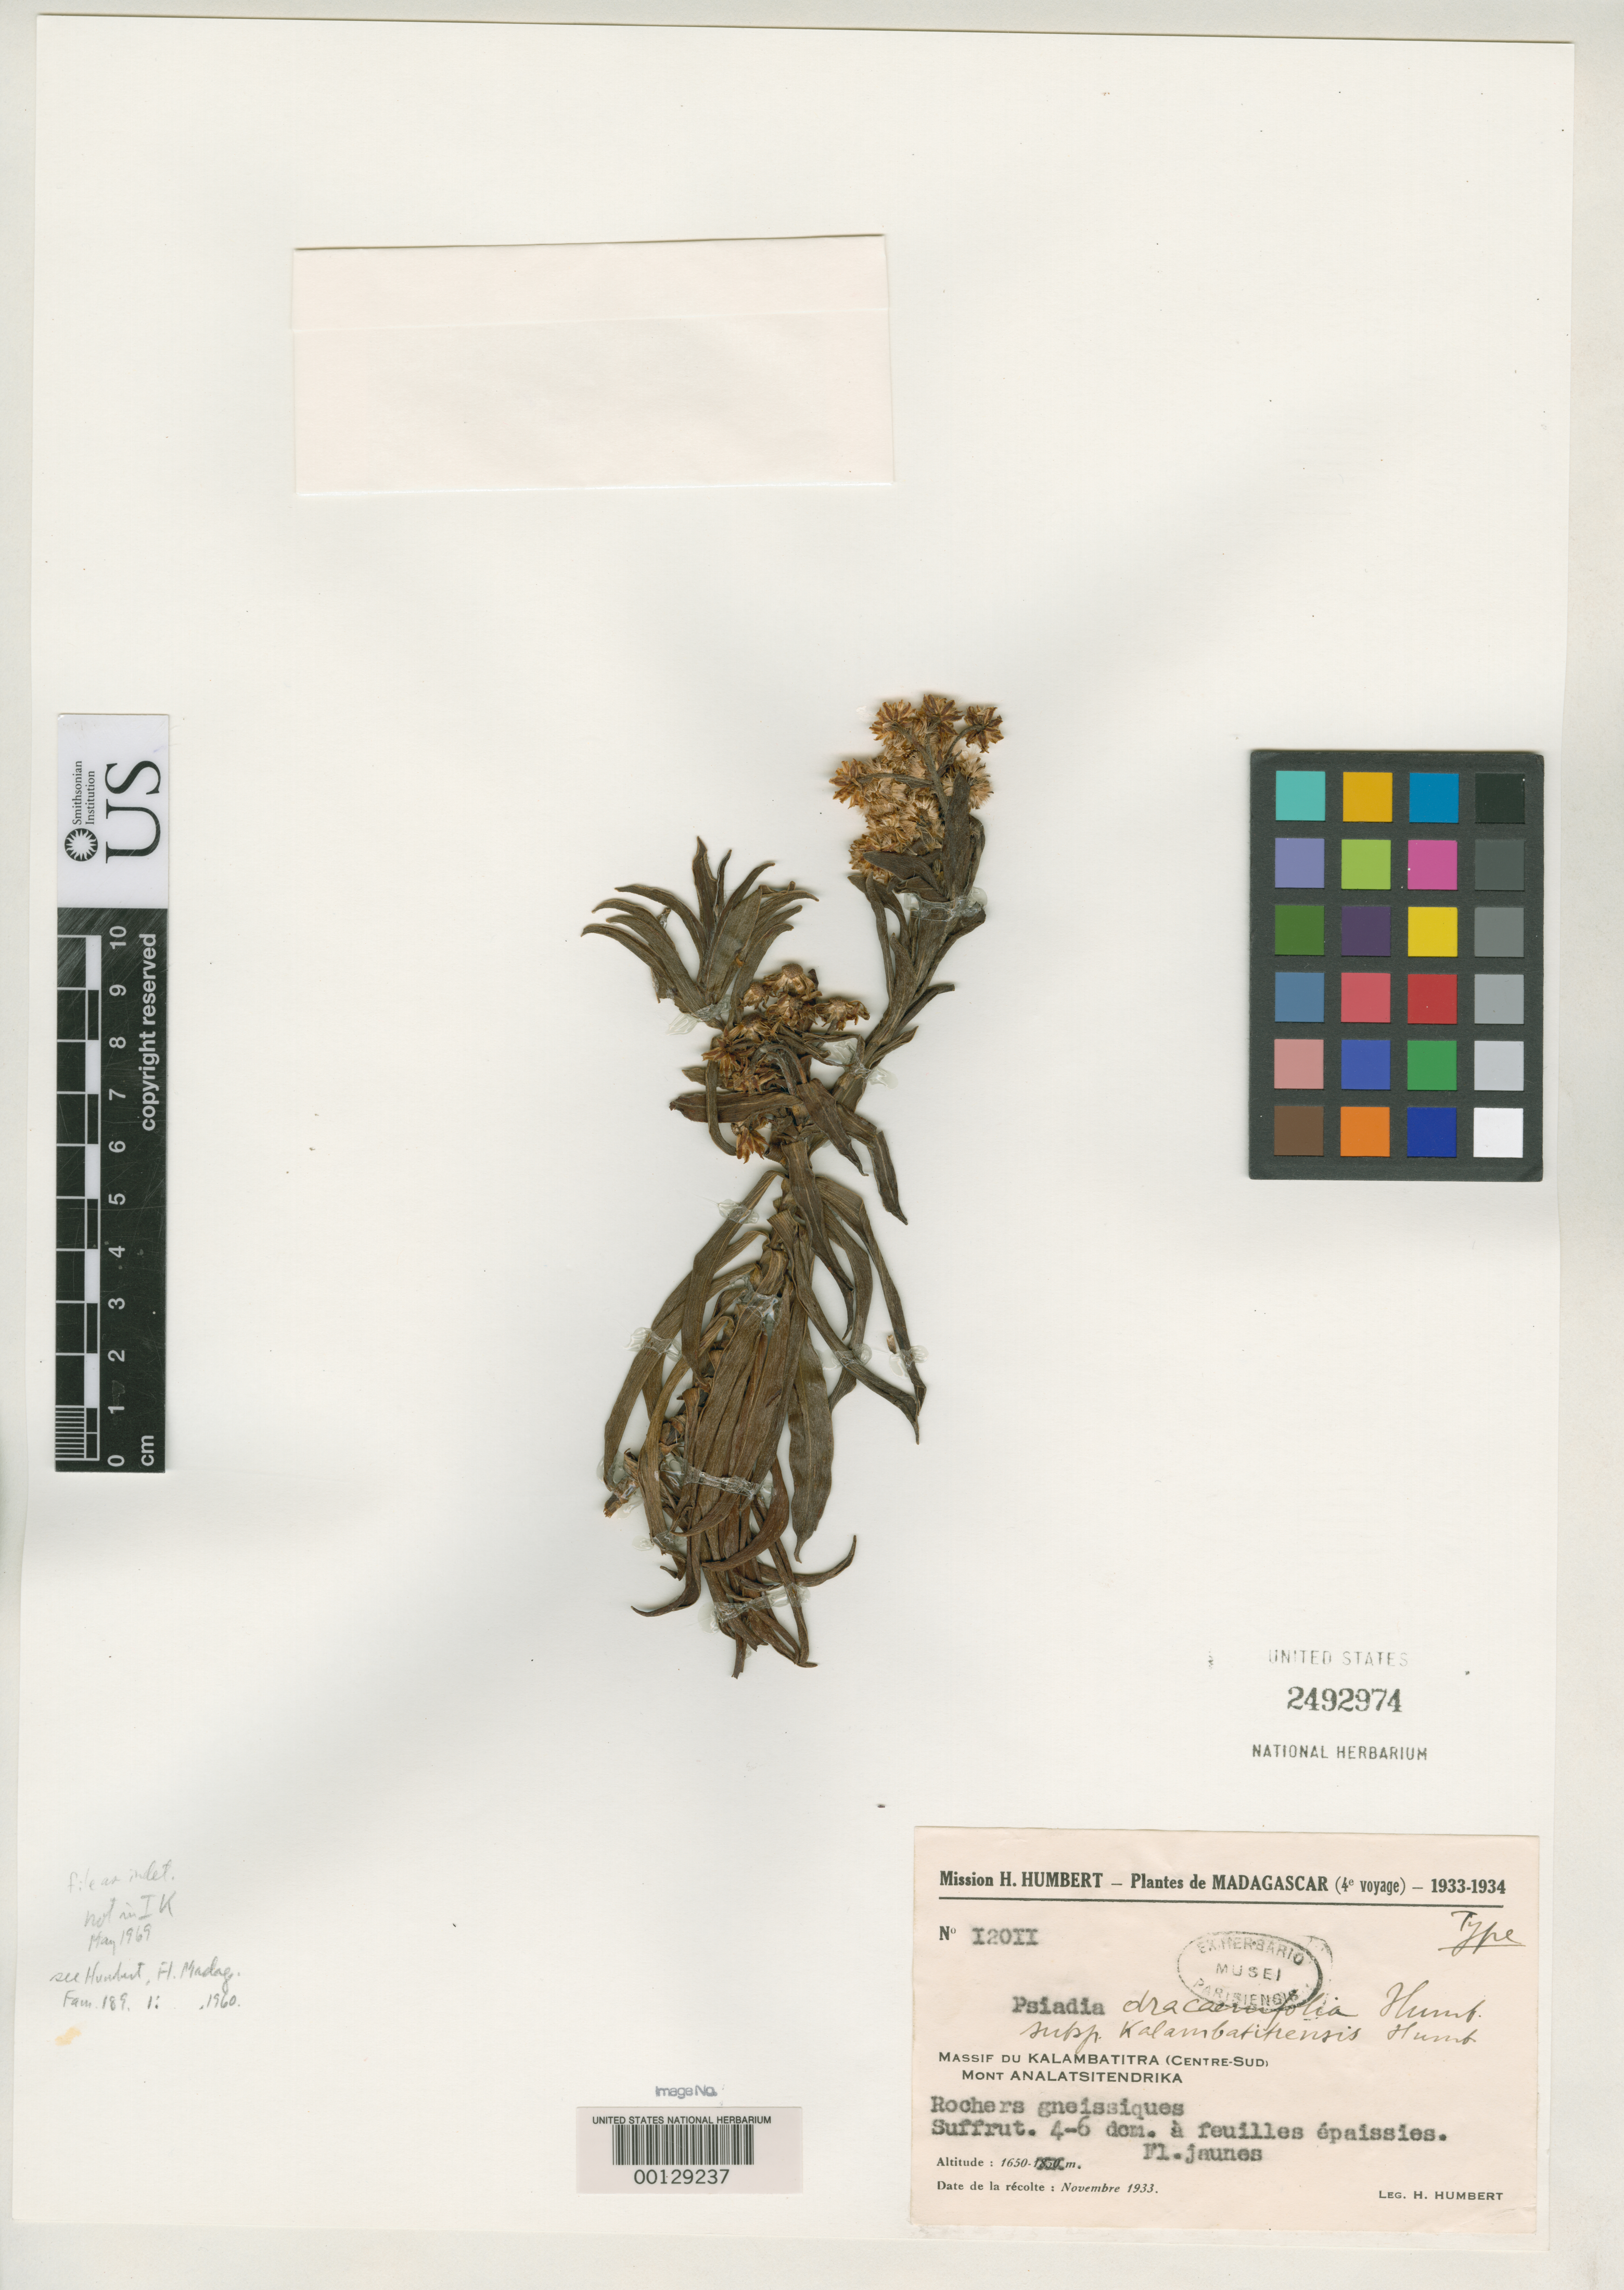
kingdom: Plantae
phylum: Tracheophyta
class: Magnoliopsida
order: Asterales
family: Asteraceae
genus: Psiadia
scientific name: Psiadia dracaenifolia subsp. kalambatitrensis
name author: Humbert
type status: Isotype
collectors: H. Humbert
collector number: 12011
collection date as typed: Nov 1933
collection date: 1933-11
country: Madagascar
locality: Analats, Tendrika Mt. , Kalambatitra Massif.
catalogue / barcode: US 2492974